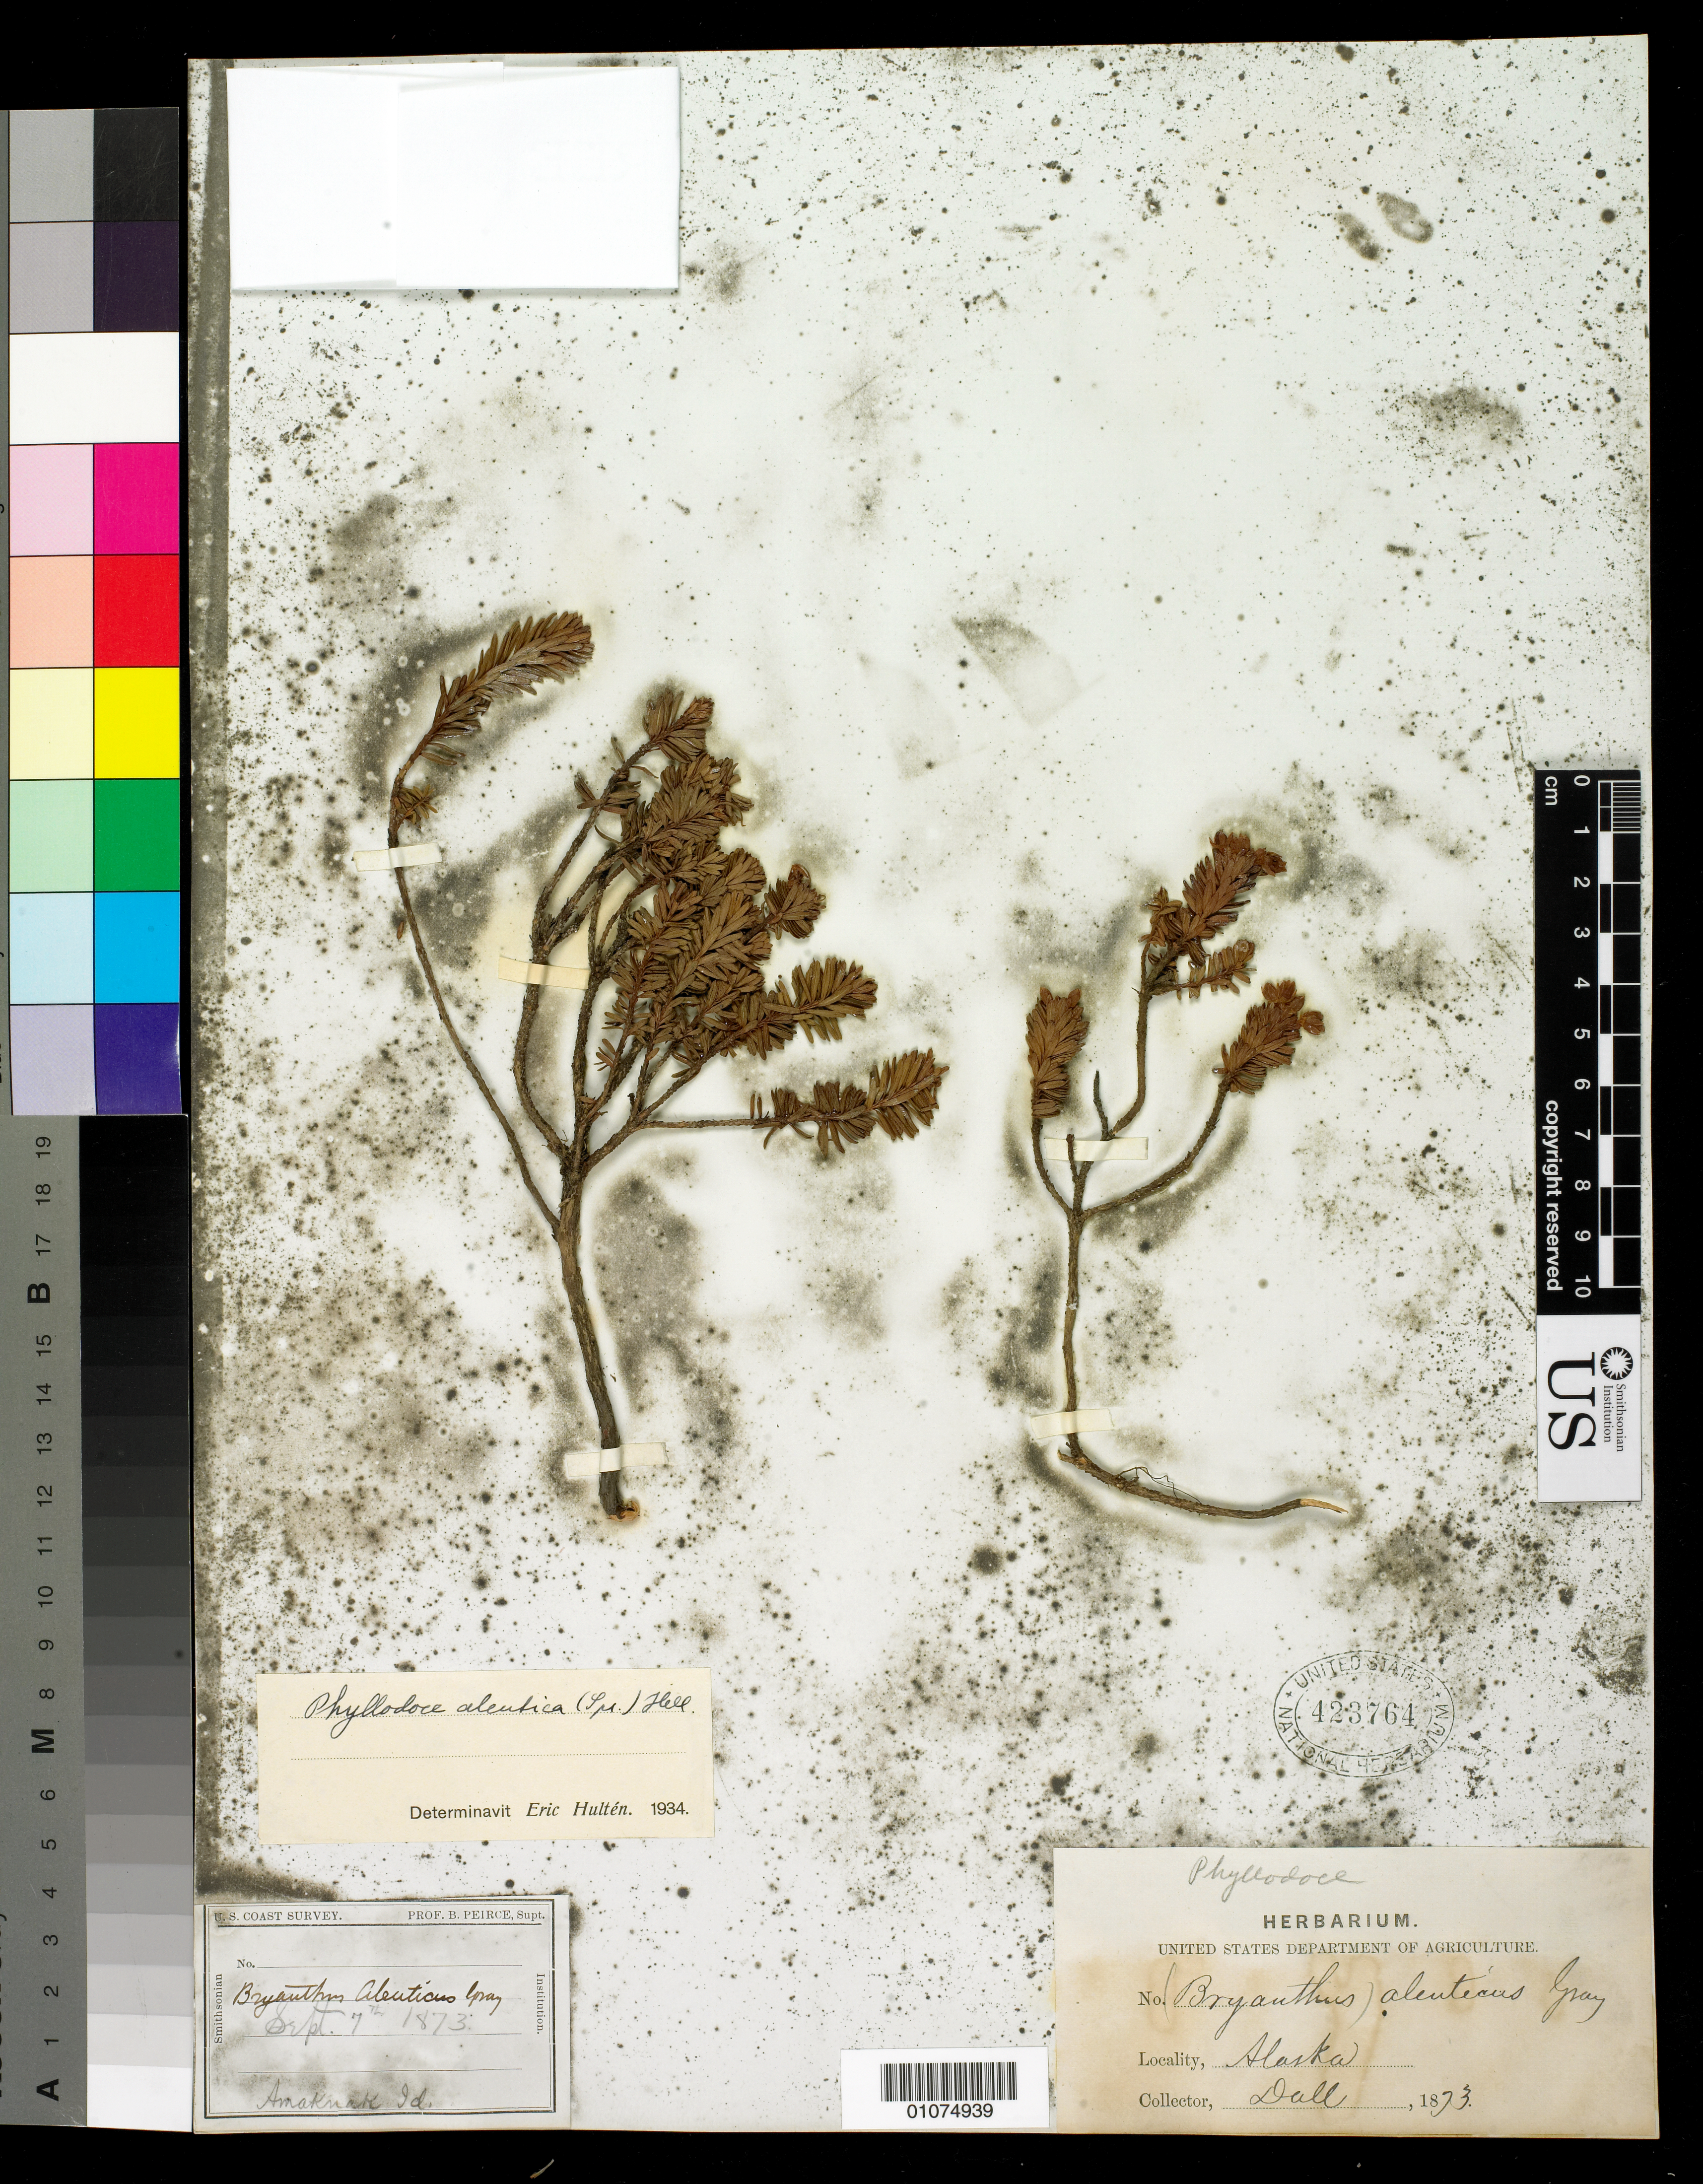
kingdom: Plantae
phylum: Tracheophyta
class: Magnoliopsida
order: Ericales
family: Ericaceae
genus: Phyllodoce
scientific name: Phyllodoce aleutica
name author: (Spreng.) A. Heller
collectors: -. Dall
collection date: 1873-09-07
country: United States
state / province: Alaska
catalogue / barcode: US 423764